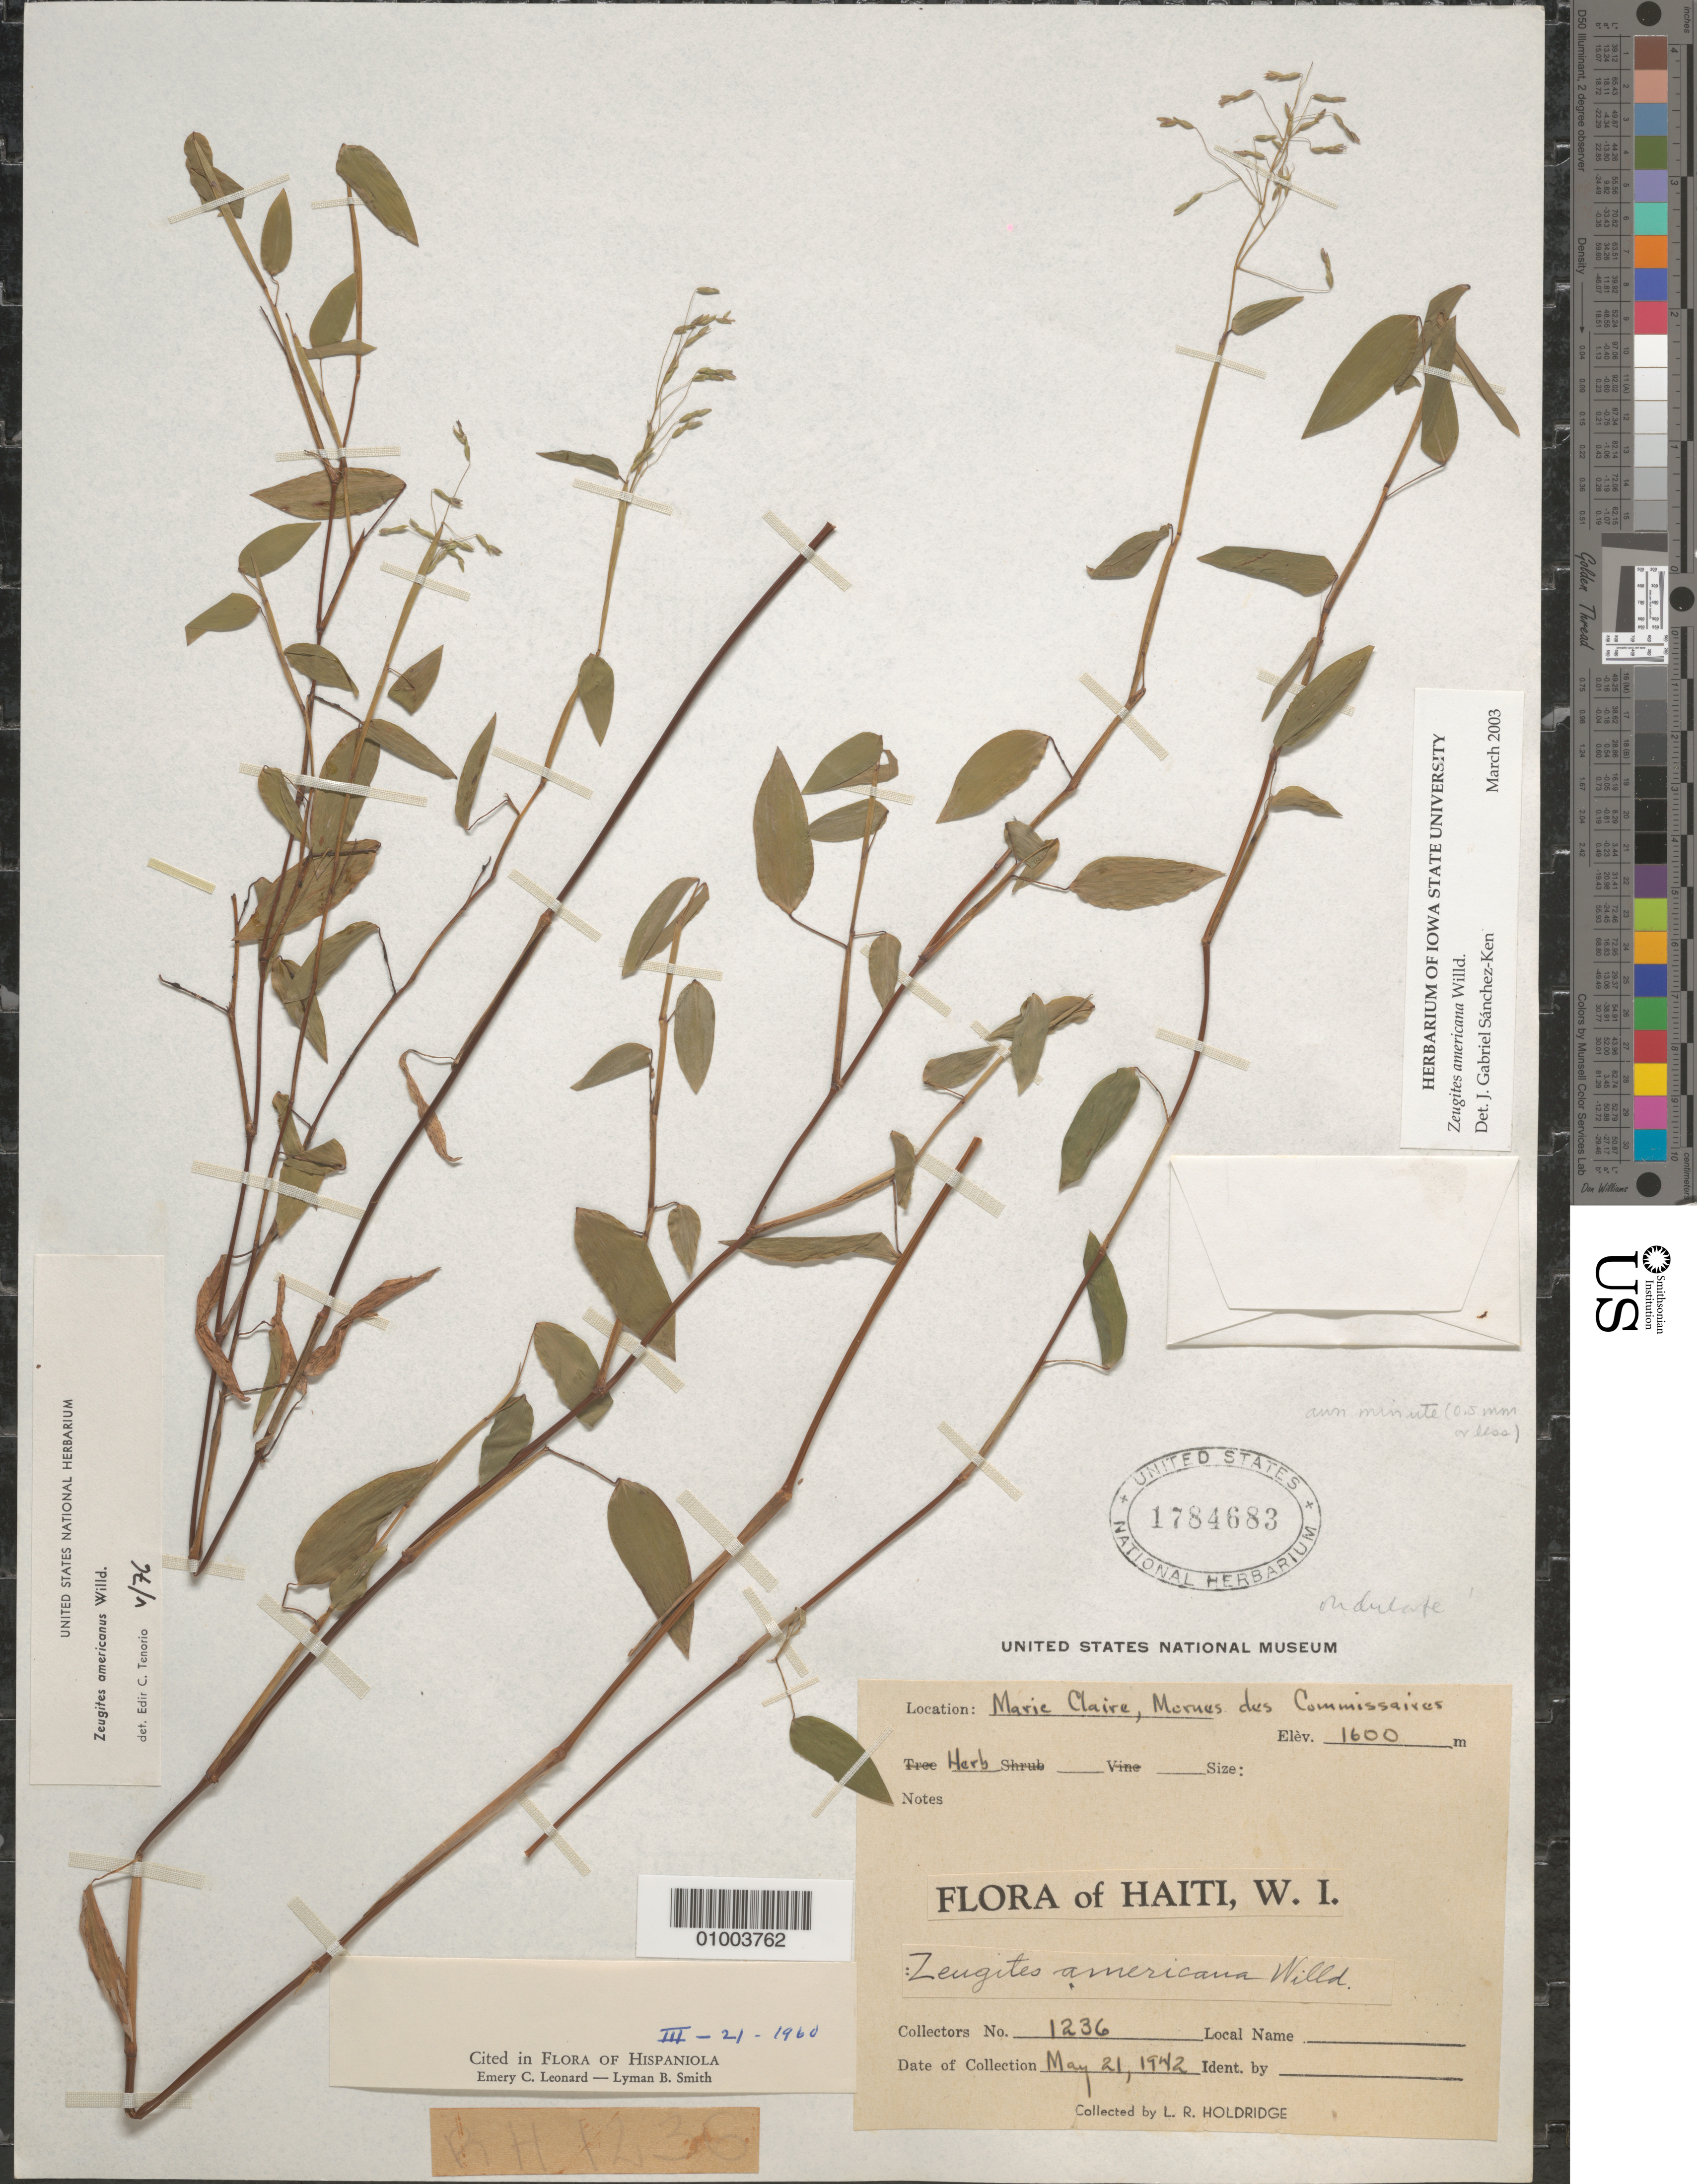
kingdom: Plantae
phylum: Tracheophyta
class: Liliopsida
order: Poales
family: Poaceae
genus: Zeugites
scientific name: Zeugites americanus var. americanus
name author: Willd.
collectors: L. Holdridge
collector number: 1236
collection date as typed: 21 May 1942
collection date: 1942-05-21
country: Haiti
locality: Marie Claire, Merues des Commissaires.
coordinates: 0 N, 0 E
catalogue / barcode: US 1784683